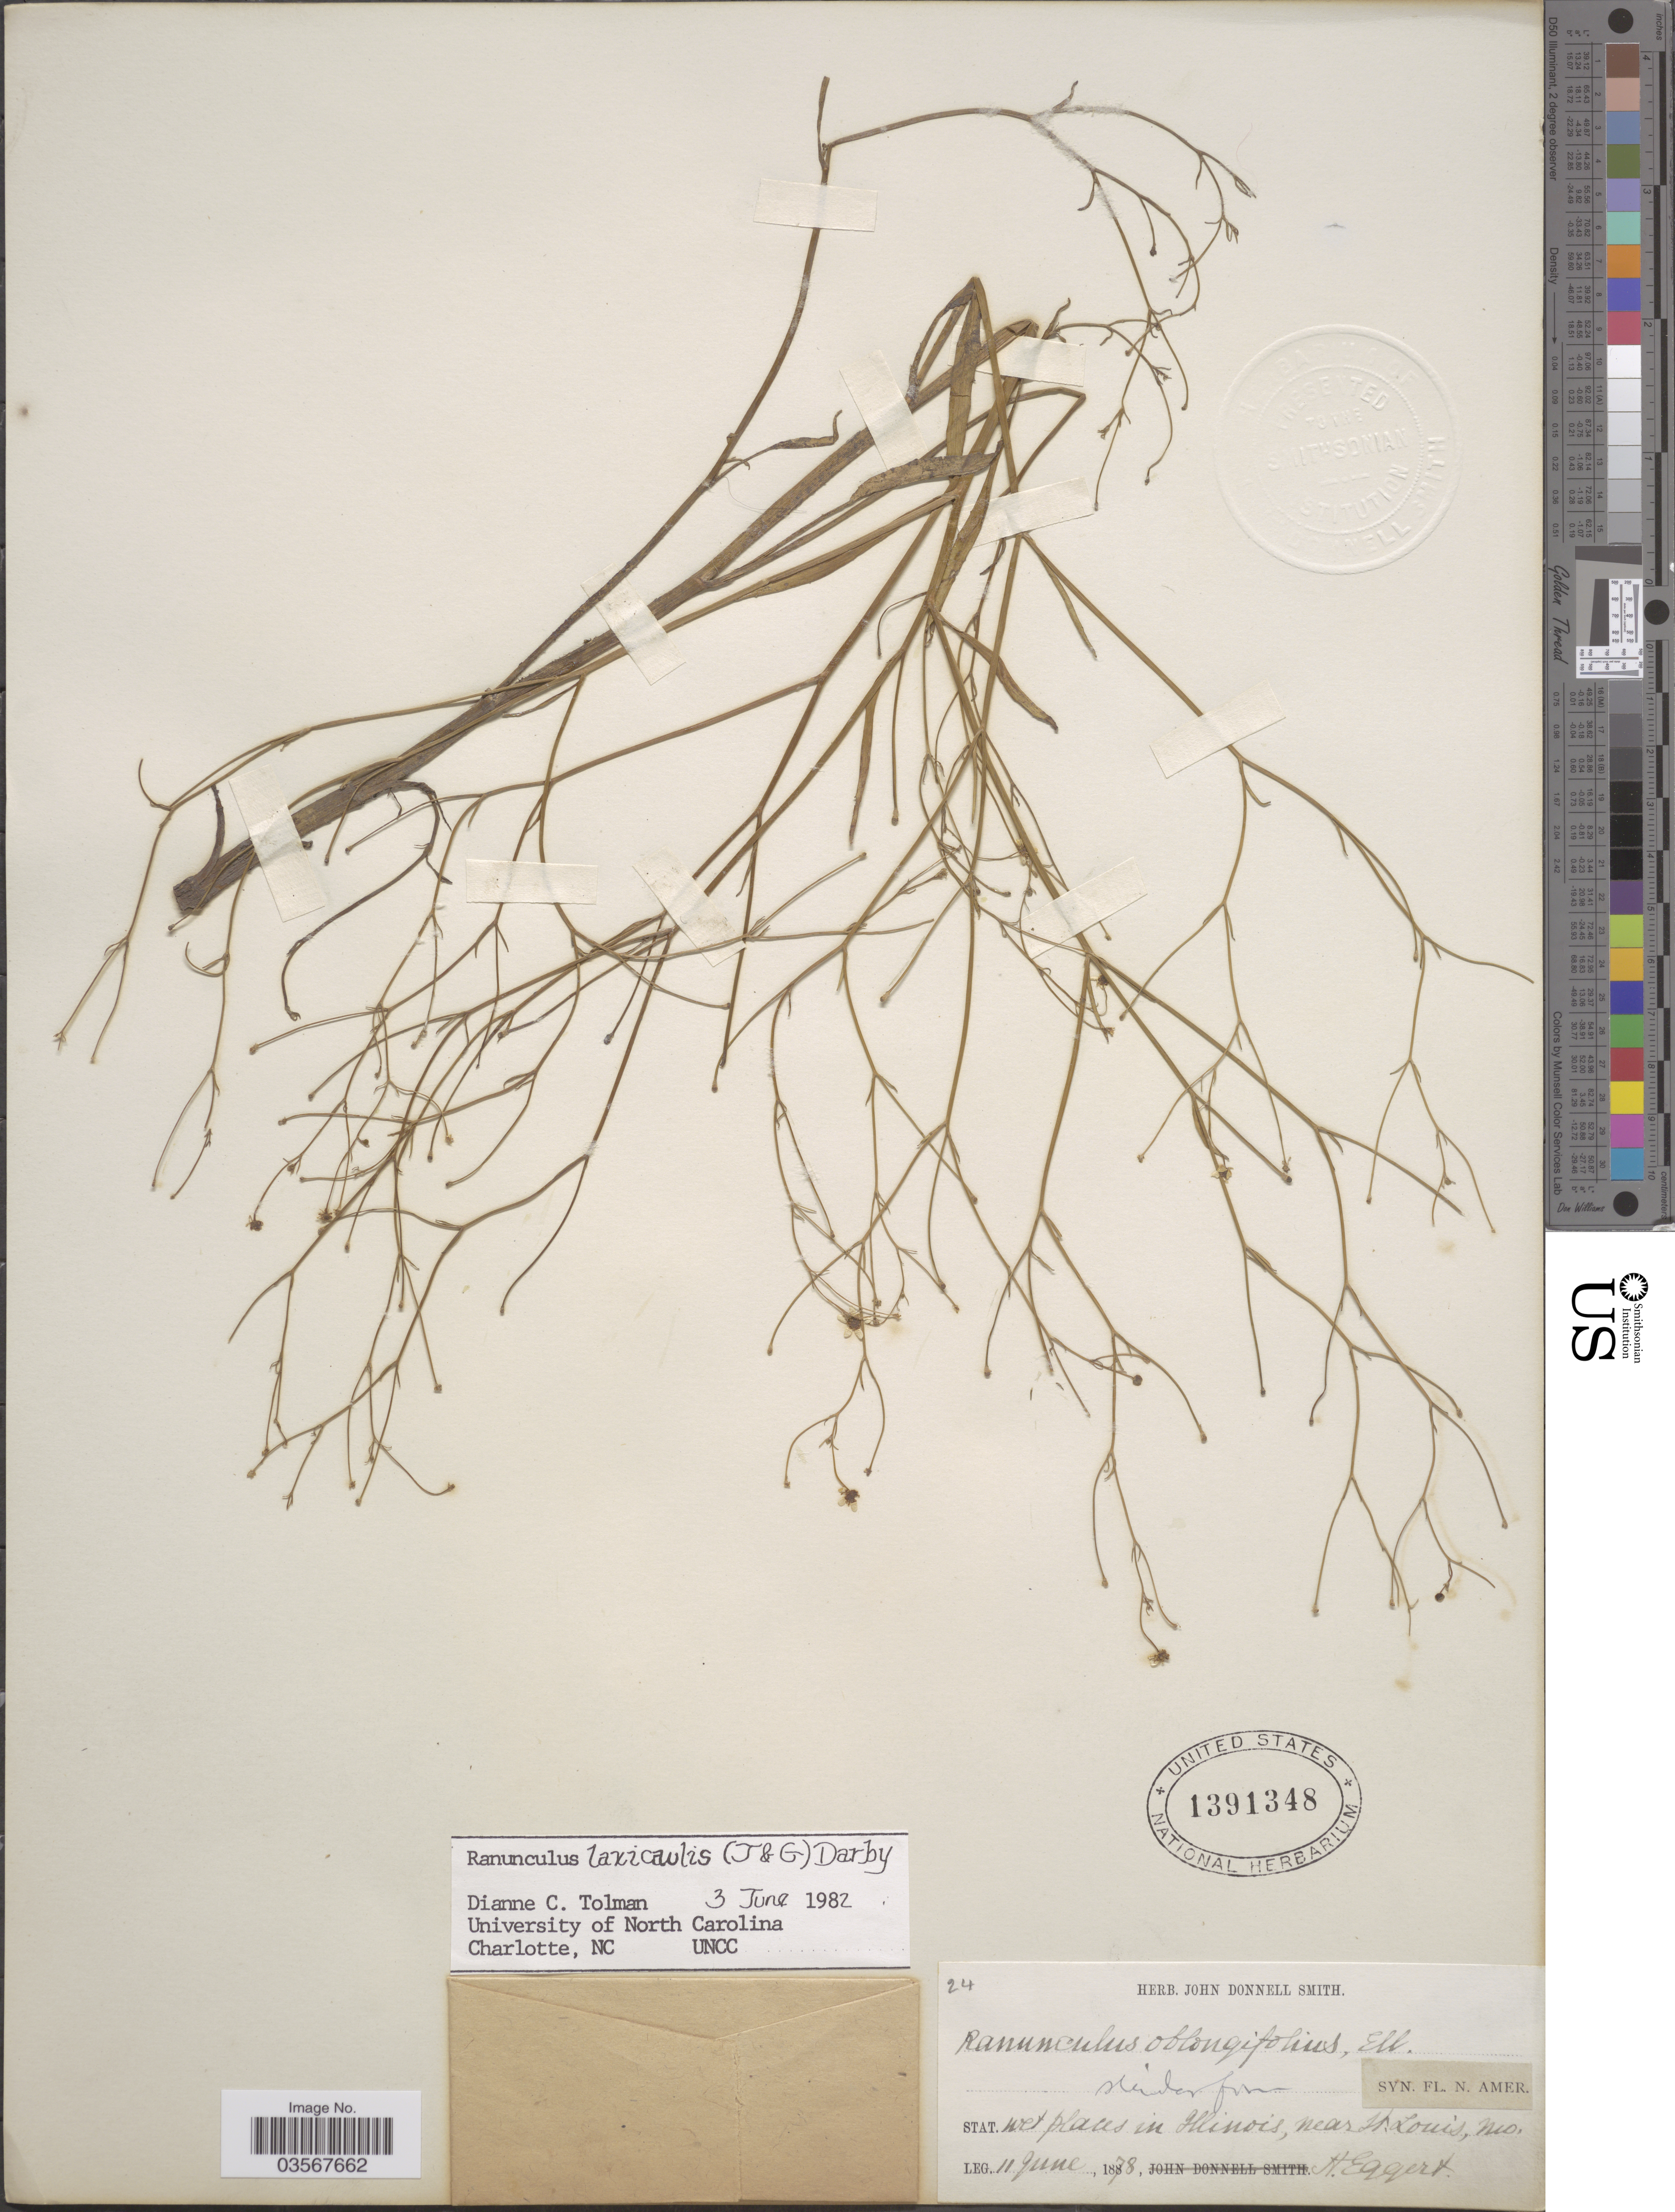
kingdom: Plantae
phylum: Tracheophyta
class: Magnoliopsida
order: Ranunculales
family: Ranunculaceae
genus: Ranunculus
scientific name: Ranunculus laxicaulis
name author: (Torr. & A. Gray) Darby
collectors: H. Eggert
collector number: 24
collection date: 1878-06-11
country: United States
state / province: Illinois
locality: Stat. wet places in Illinois, near St. Louis, Mo.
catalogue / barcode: US 1391348